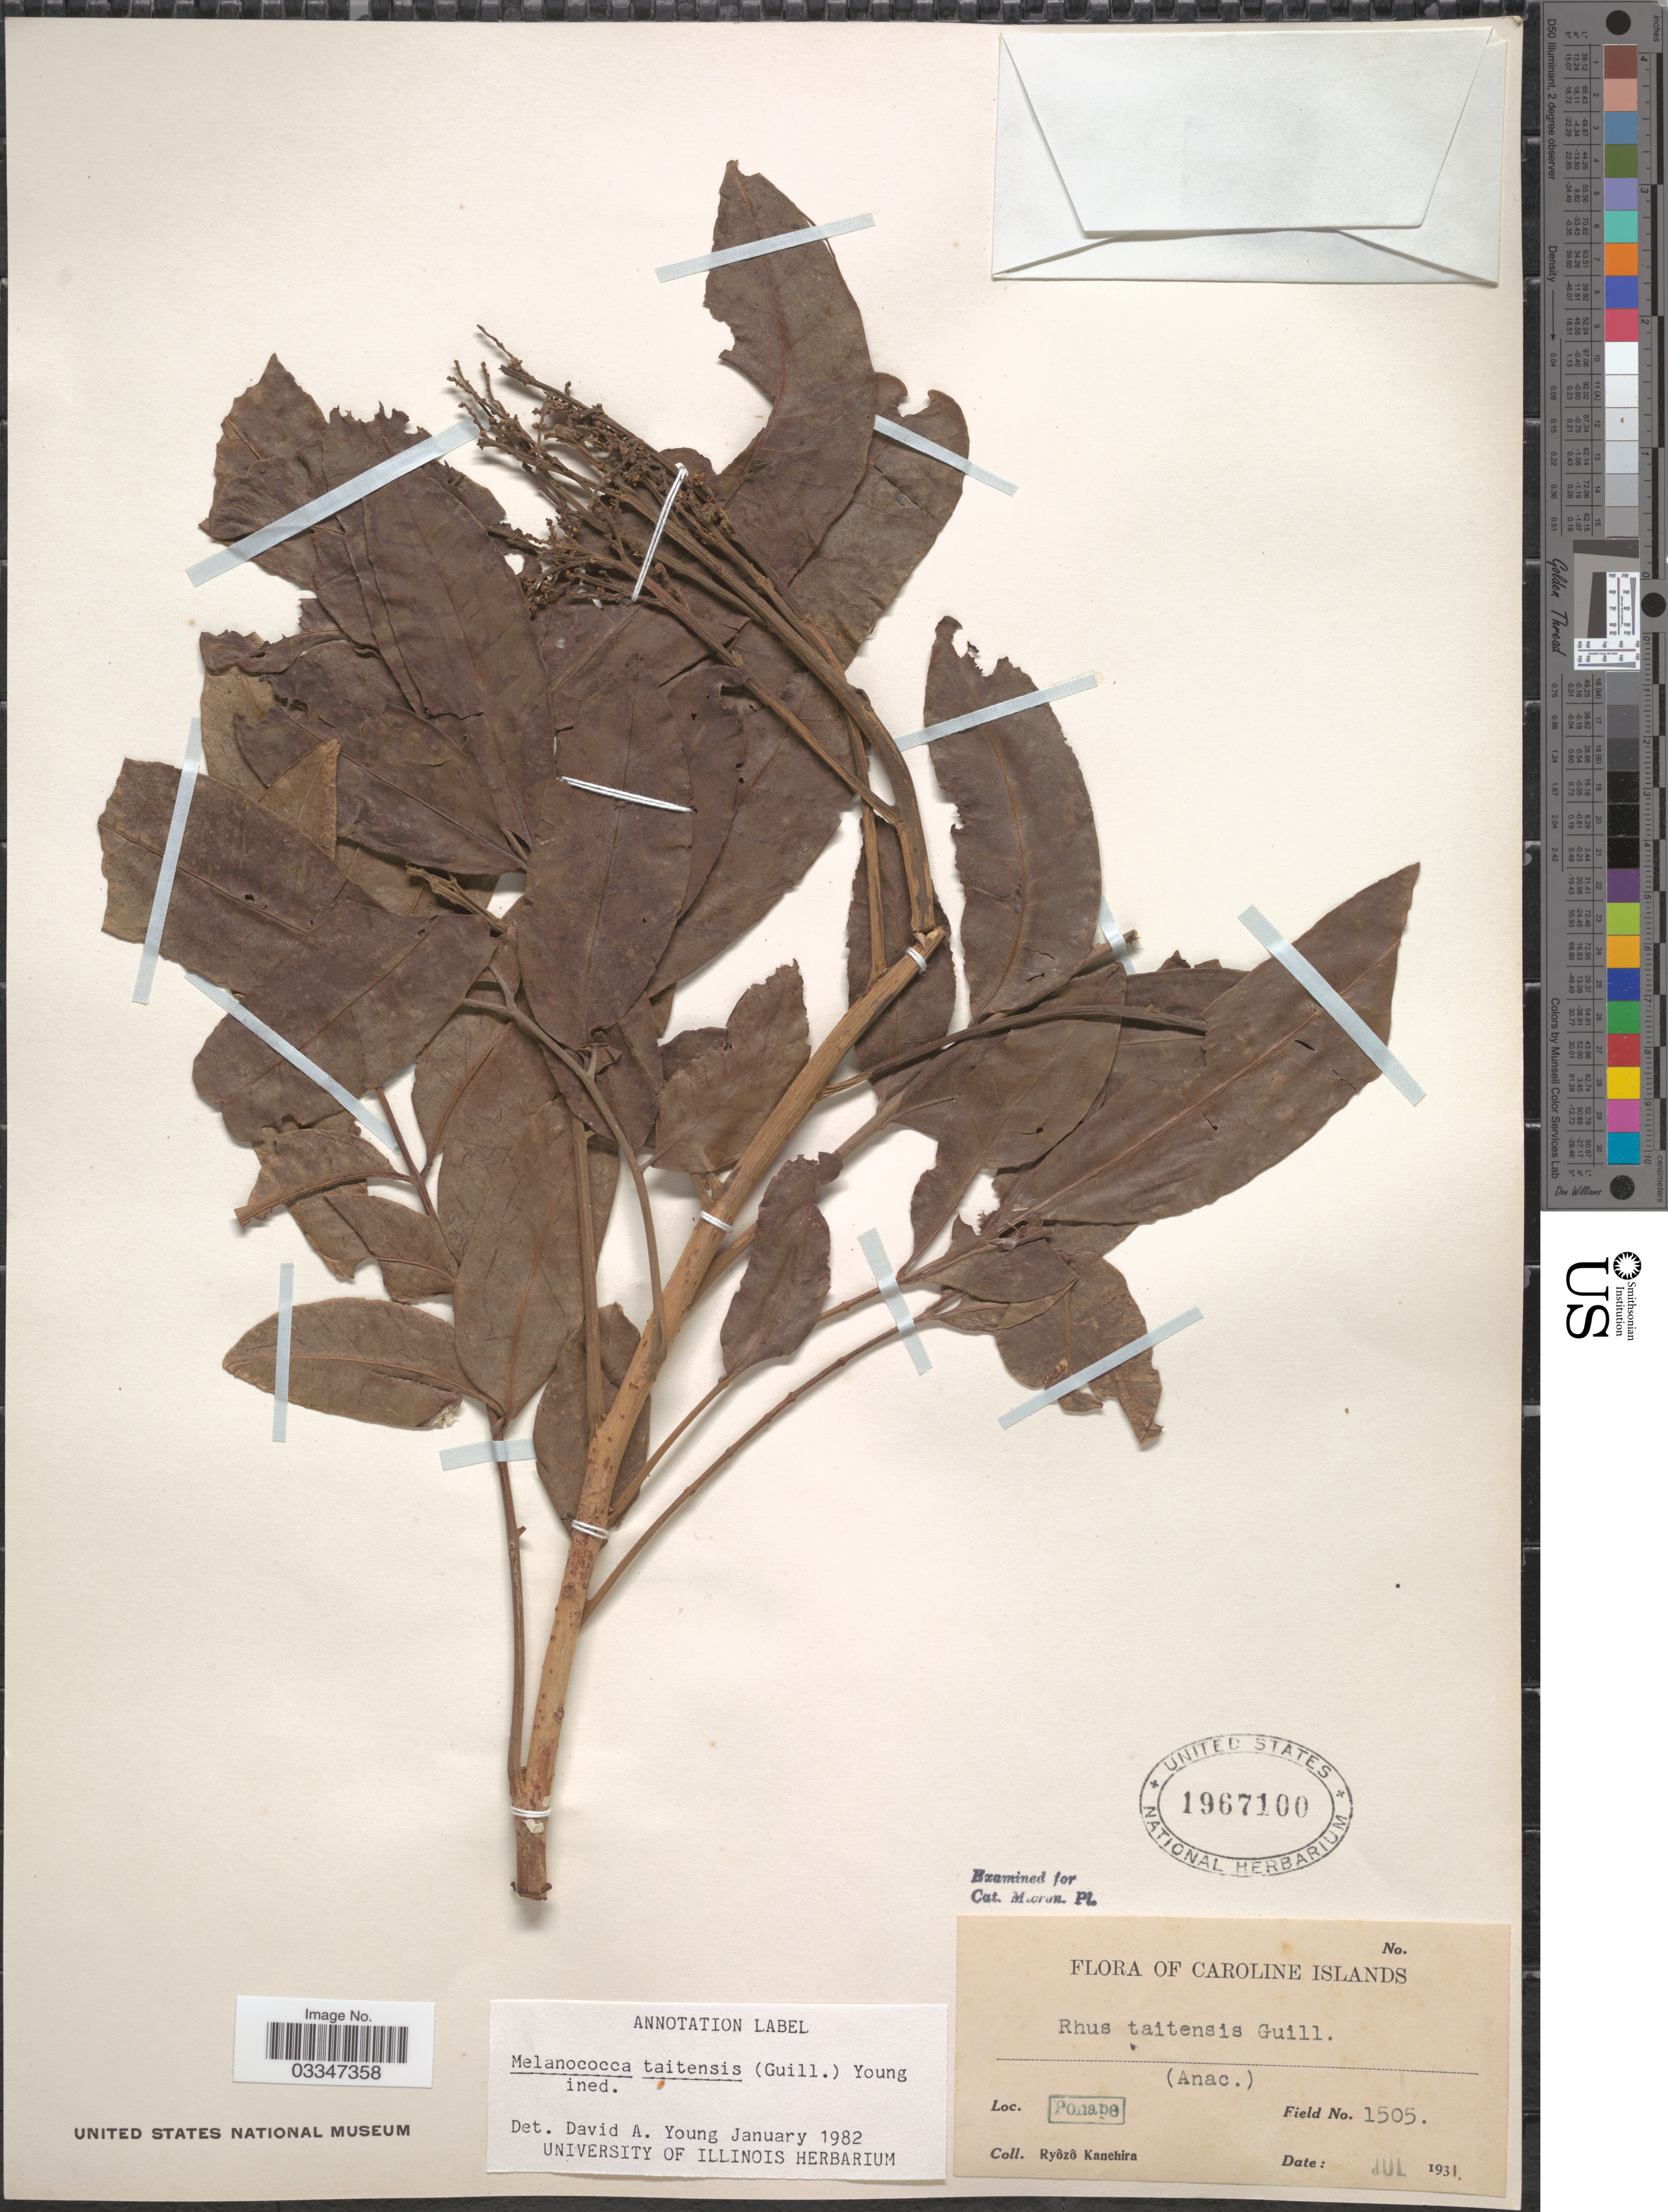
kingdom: Plantae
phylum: Tracheophyta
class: Magnoliopsida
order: Sapindales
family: Anacardiaceae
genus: Rhus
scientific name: Rhus taitensis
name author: Guill.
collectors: R. Kanehira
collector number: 1505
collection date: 1931-07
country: Micronesia, Federated States of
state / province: Pohnpei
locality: Caroline Islands. Ponape.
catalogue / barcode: US 1967100